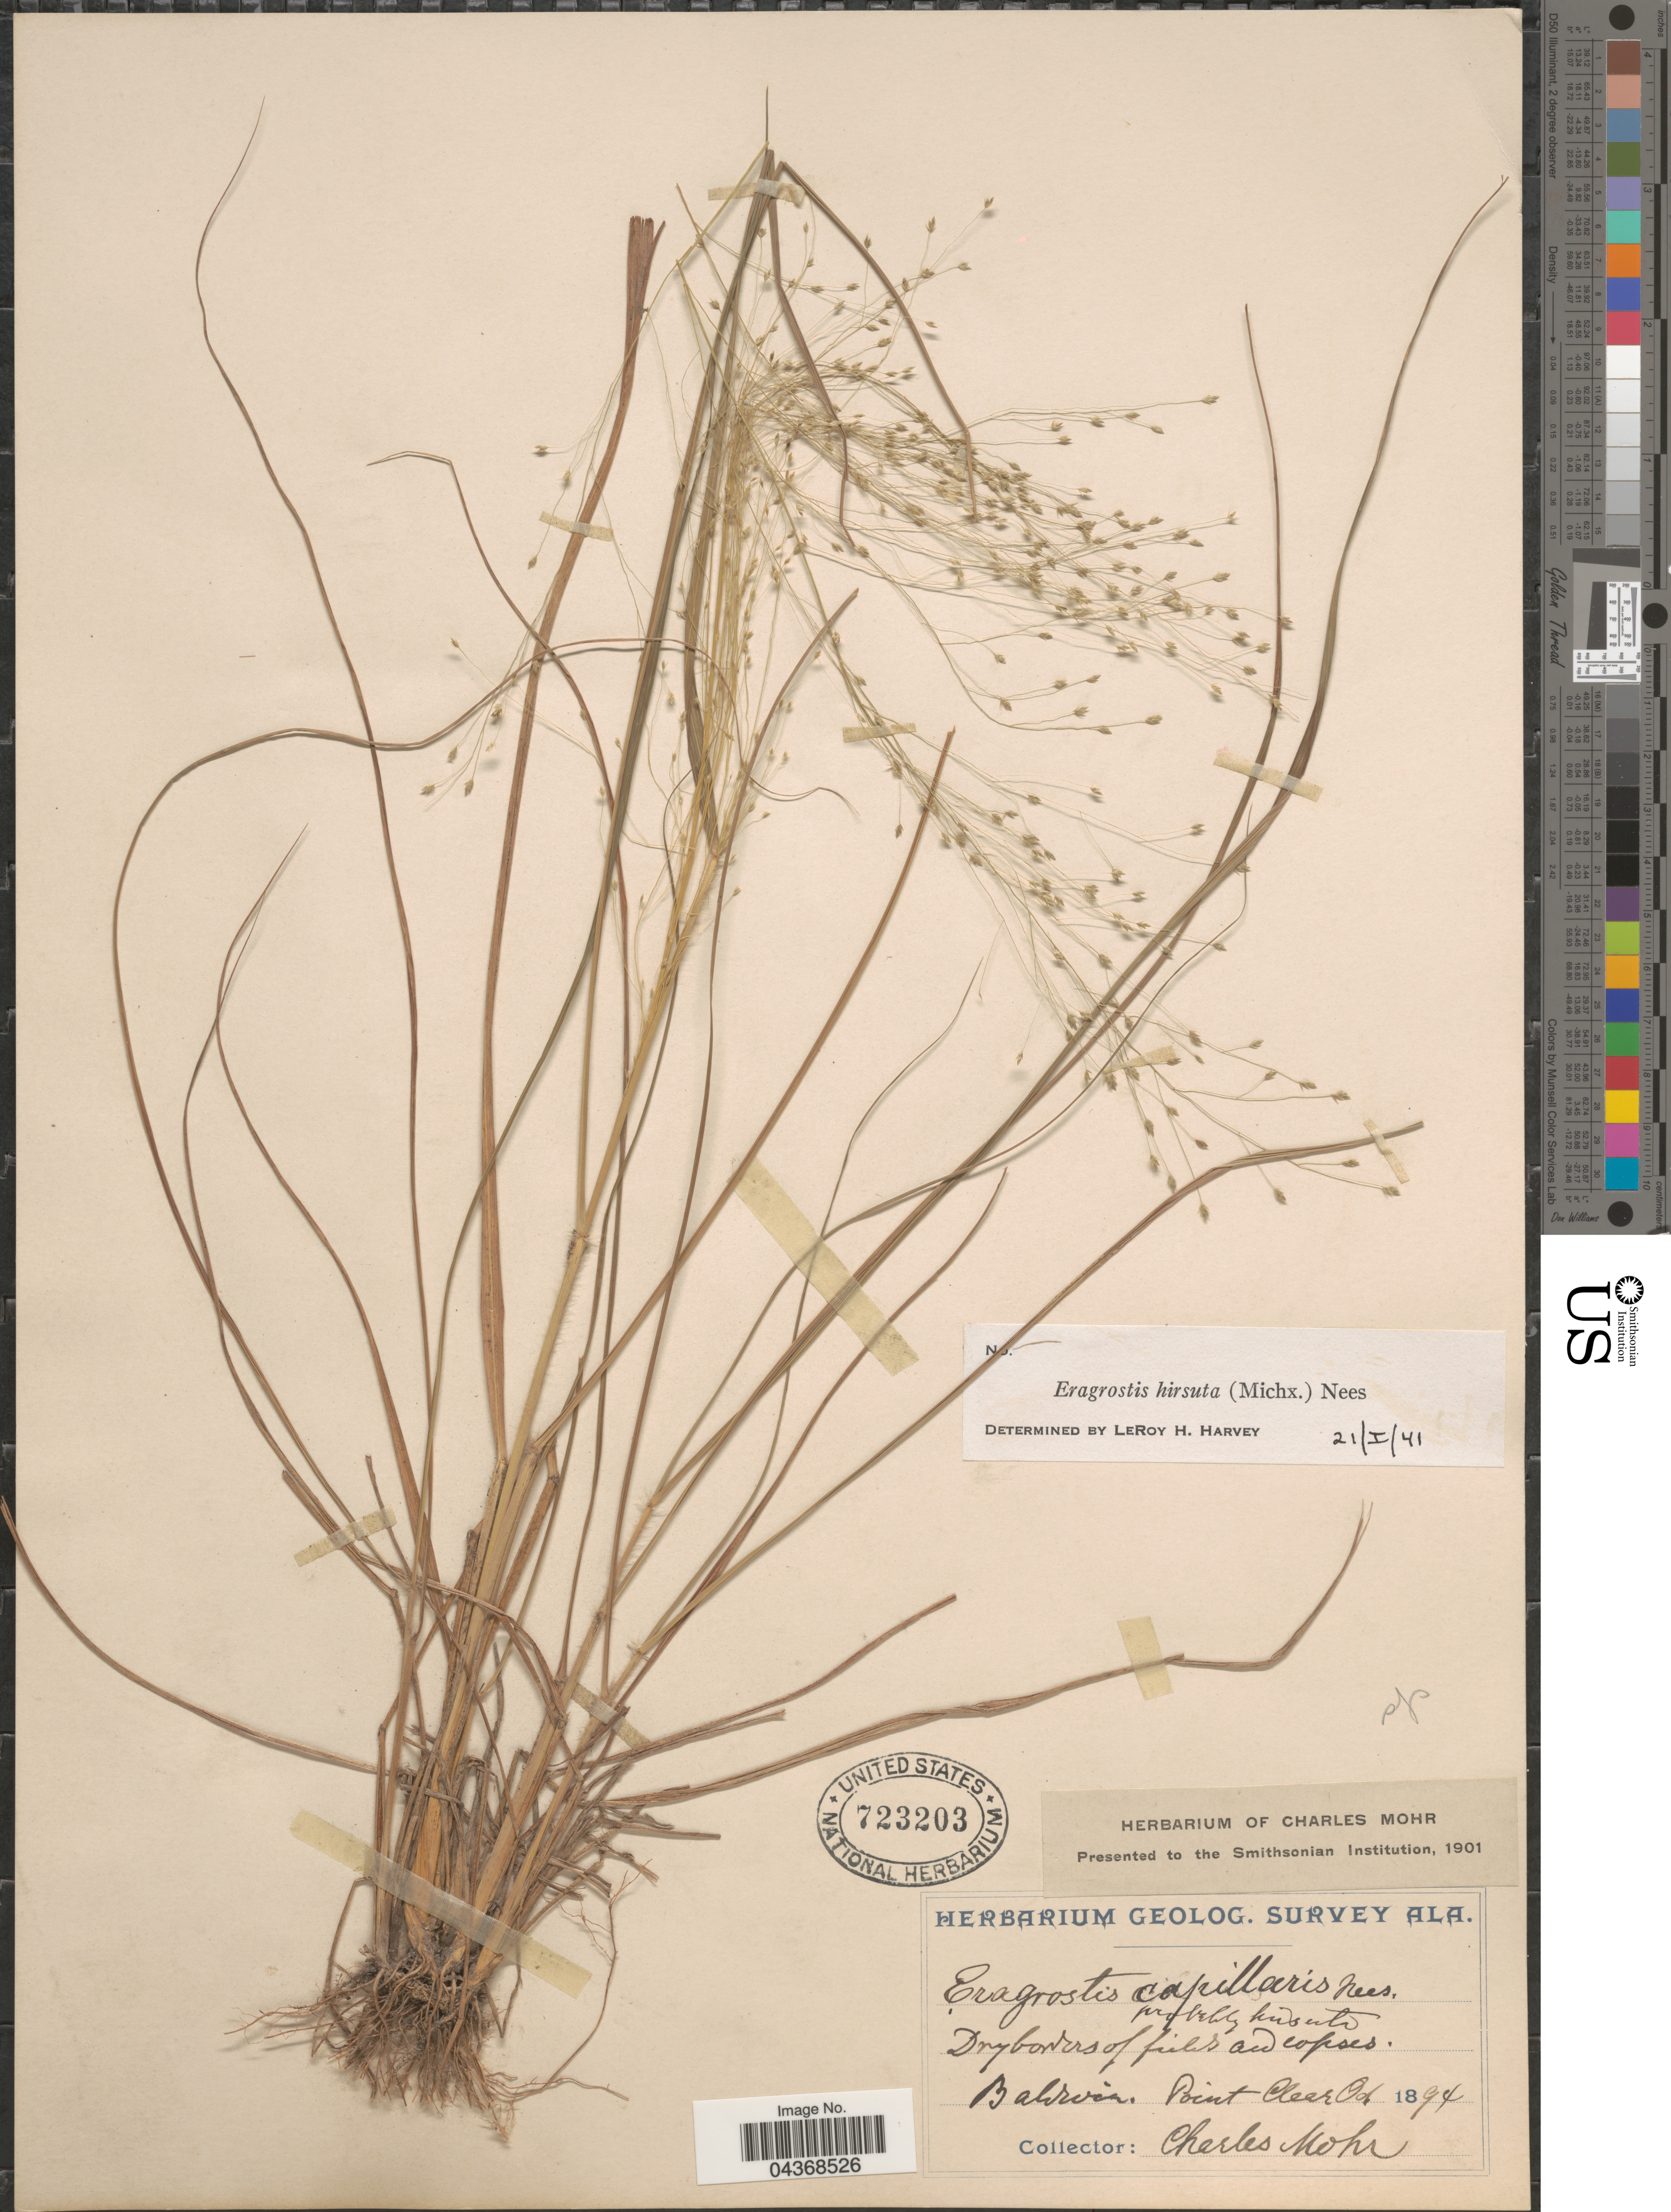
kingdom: Plantae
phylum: Tracheophyta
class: Liliopsida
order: Poales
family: Poaceae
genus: Eragrostis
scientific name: Eragrostis hirsuta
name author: (Michx.) Nees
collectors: Mohr, C. T. (herbarium)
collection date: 1894-10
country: United States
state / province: Alabama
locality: Geolog. Survey Ala. Baldwin. Point Clear.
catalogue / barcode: US 723203